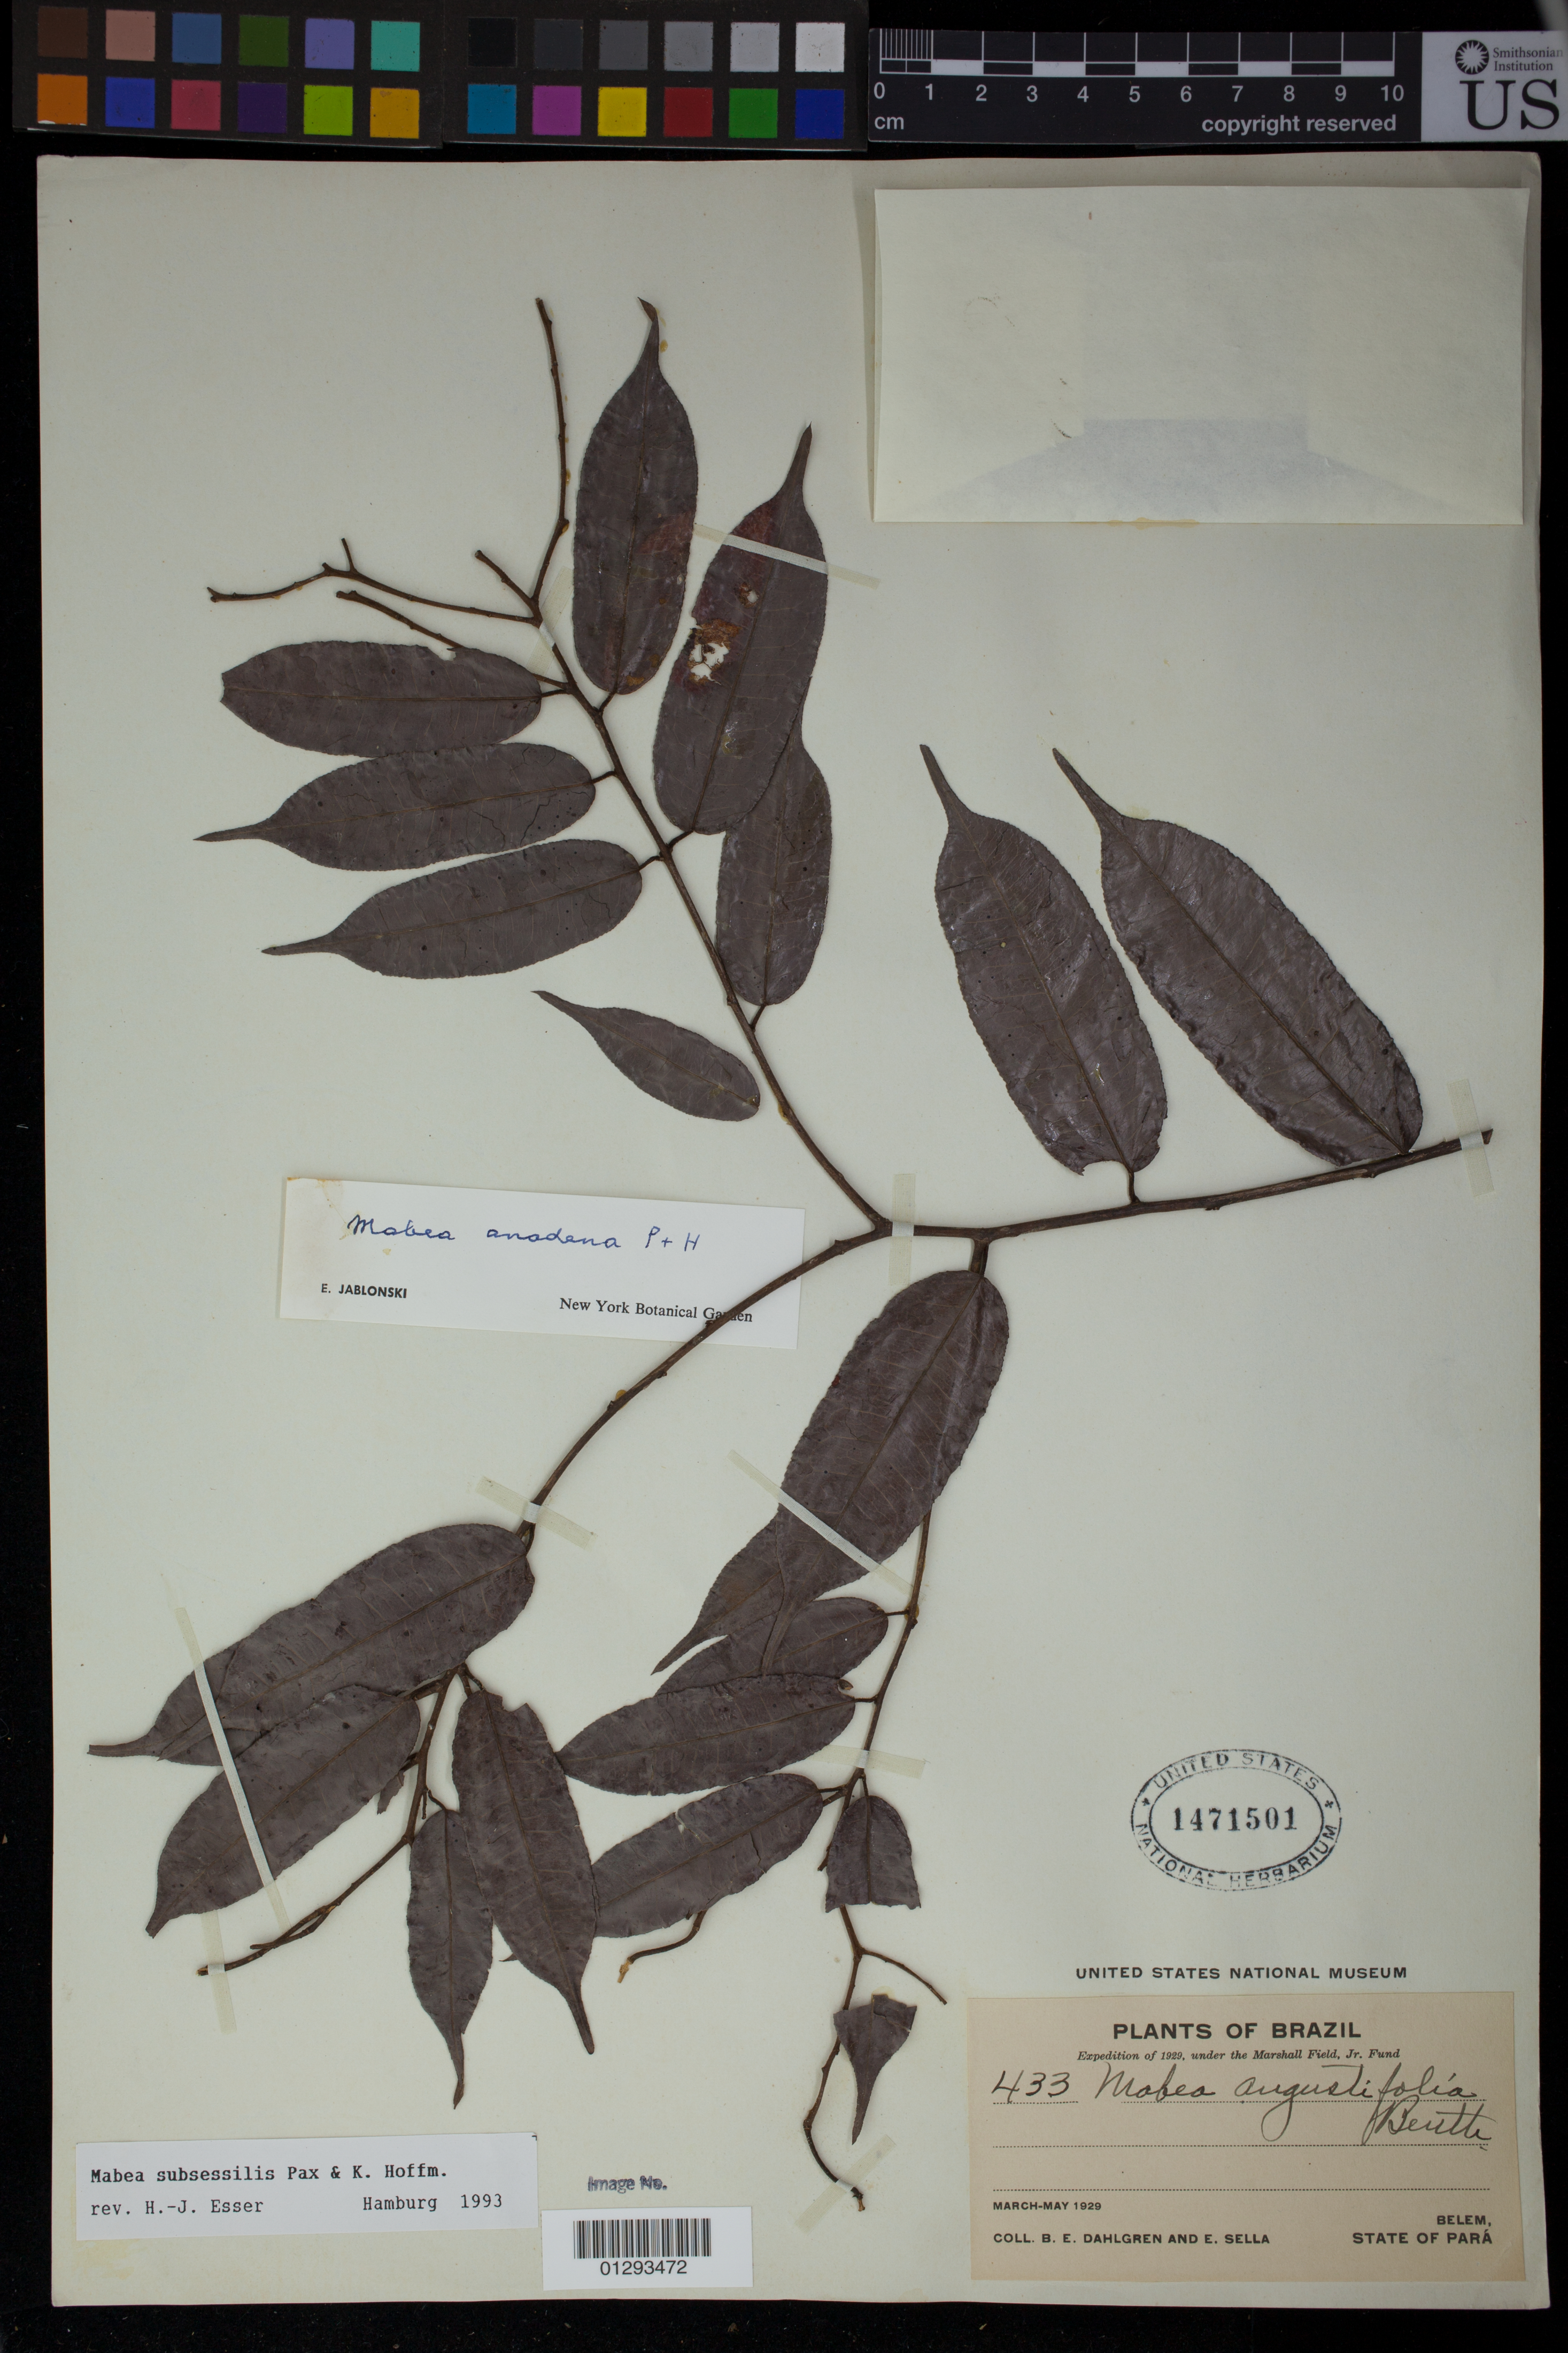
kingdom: Plantae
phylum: Tracheophyta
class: Magnoliopsida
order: Malpighiales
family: Euphorbiaceae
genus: Mabea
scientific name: Mabea subsessilis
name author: Pax & K. Hoffm.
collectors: B. E. Dahlgren & E. Sella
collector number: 433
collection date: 1929-03/1929-05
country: Brazil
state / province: Pará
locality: Belem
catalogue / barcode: US 1471501